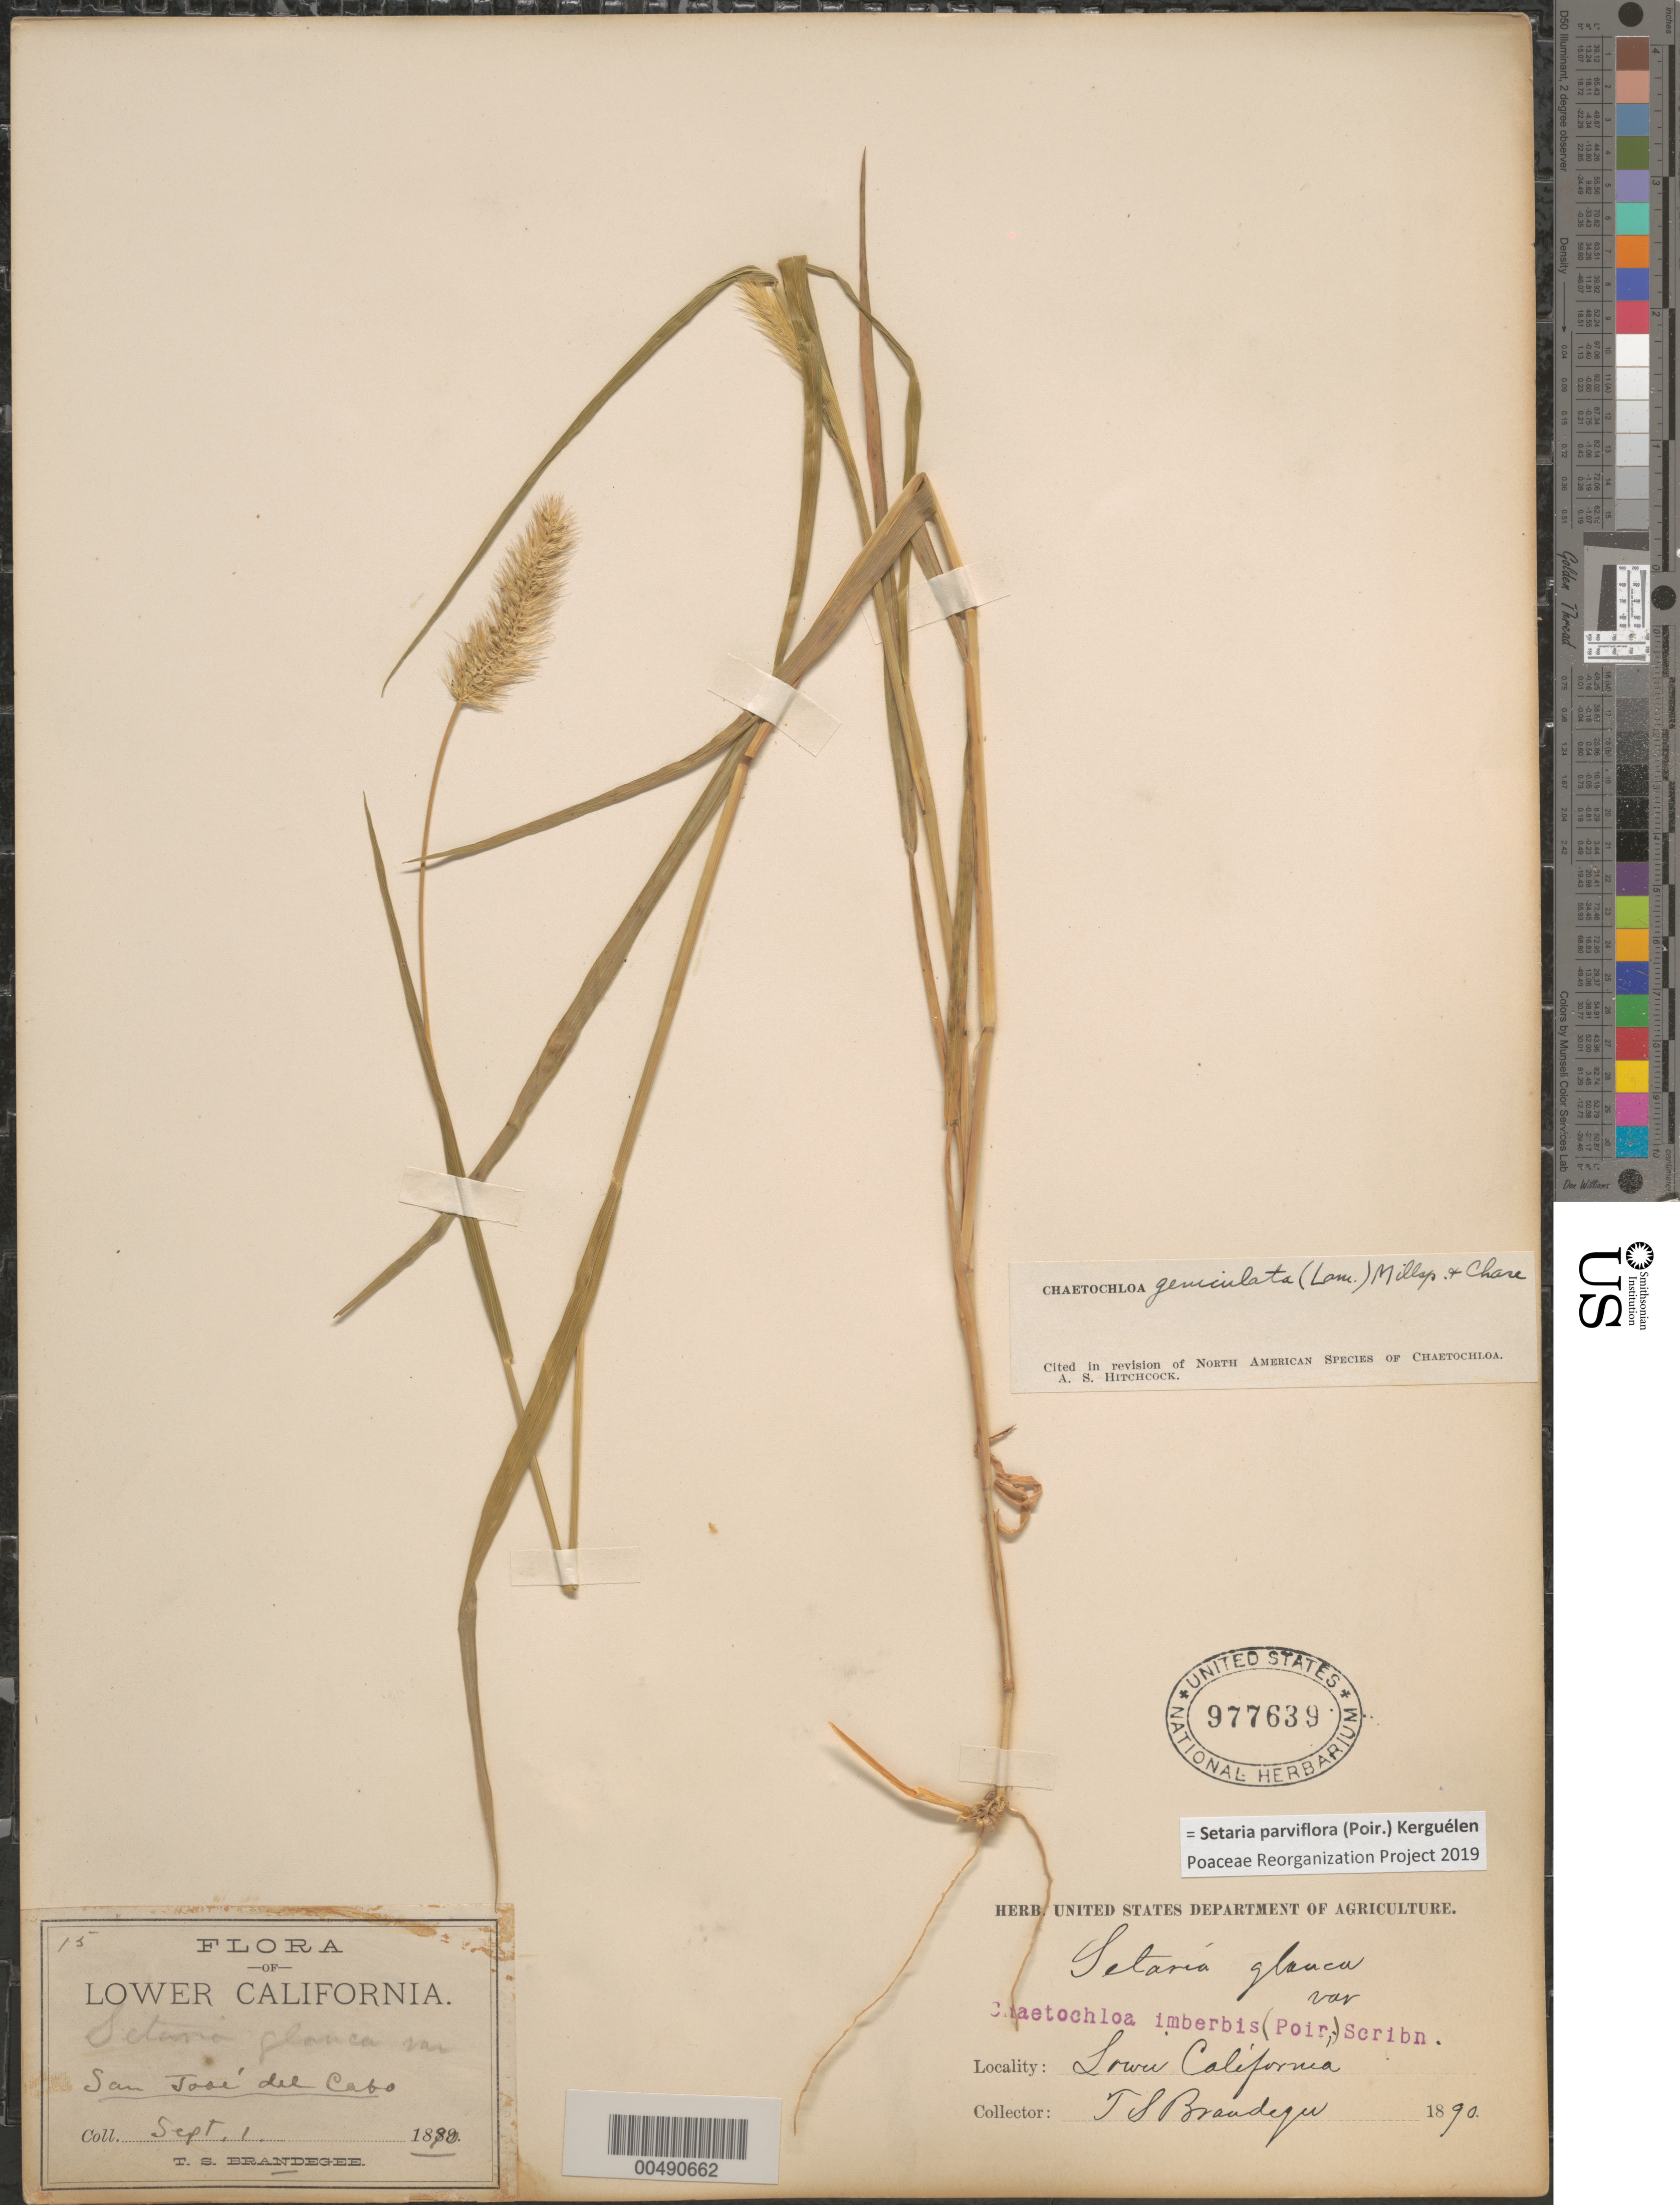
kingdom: Plantae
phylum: Tracheophyta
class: Liliopsida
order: Poales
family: Poaceae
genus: Setaria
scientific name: Setaria parviflora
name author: (Poir.) Kerguélen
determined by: Poaceae Reorganization Project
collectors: T. S. Brandegee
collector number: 15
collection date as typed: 1 Sep 1890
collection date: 1890-09-01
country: Mexico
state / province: Baja California Sur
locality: San José del Cabo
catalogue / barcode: US 977639